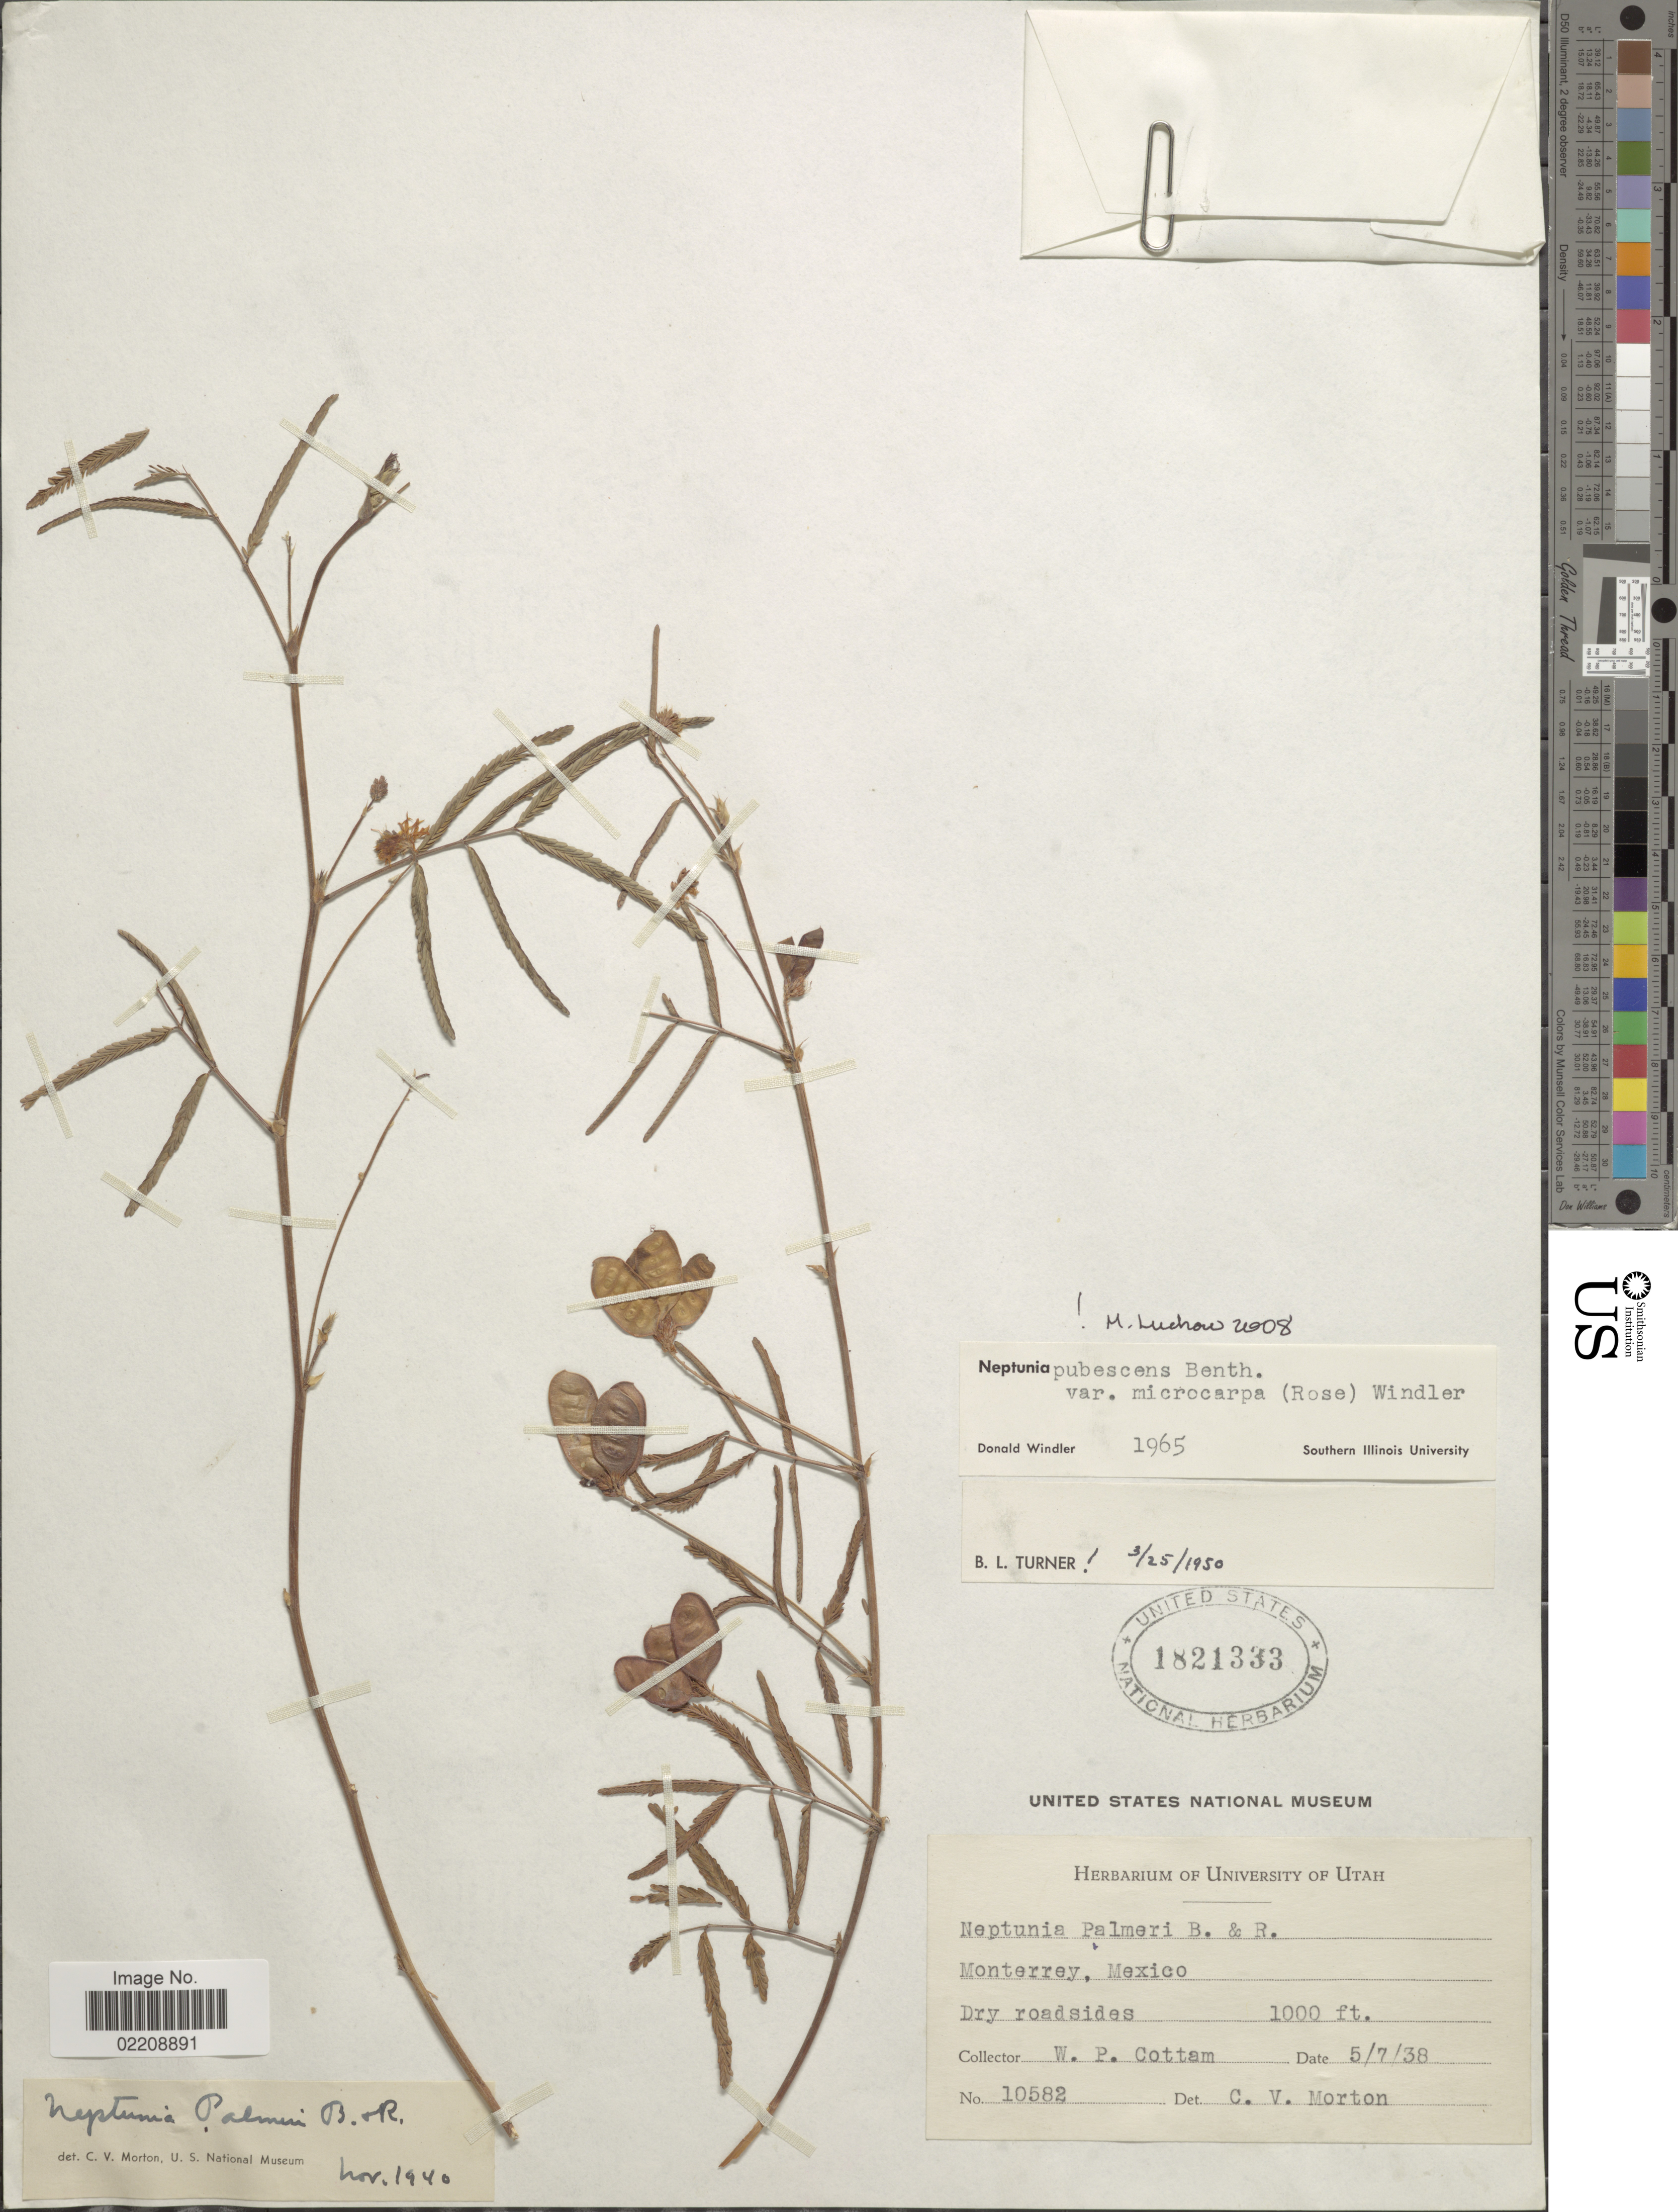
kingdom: Plantae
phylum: Tracheophyta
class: Magnoliopsida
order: Fabales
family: Fabaceae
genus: Neptunia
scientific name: Neptunia pubescens var. microcarpa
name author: Benth.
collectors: W. Cottam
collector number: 10582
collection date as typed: Transcribed d/m/y: 7/5/38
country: Mexico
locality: Monterrey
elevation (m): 305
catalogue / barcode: US 1821333